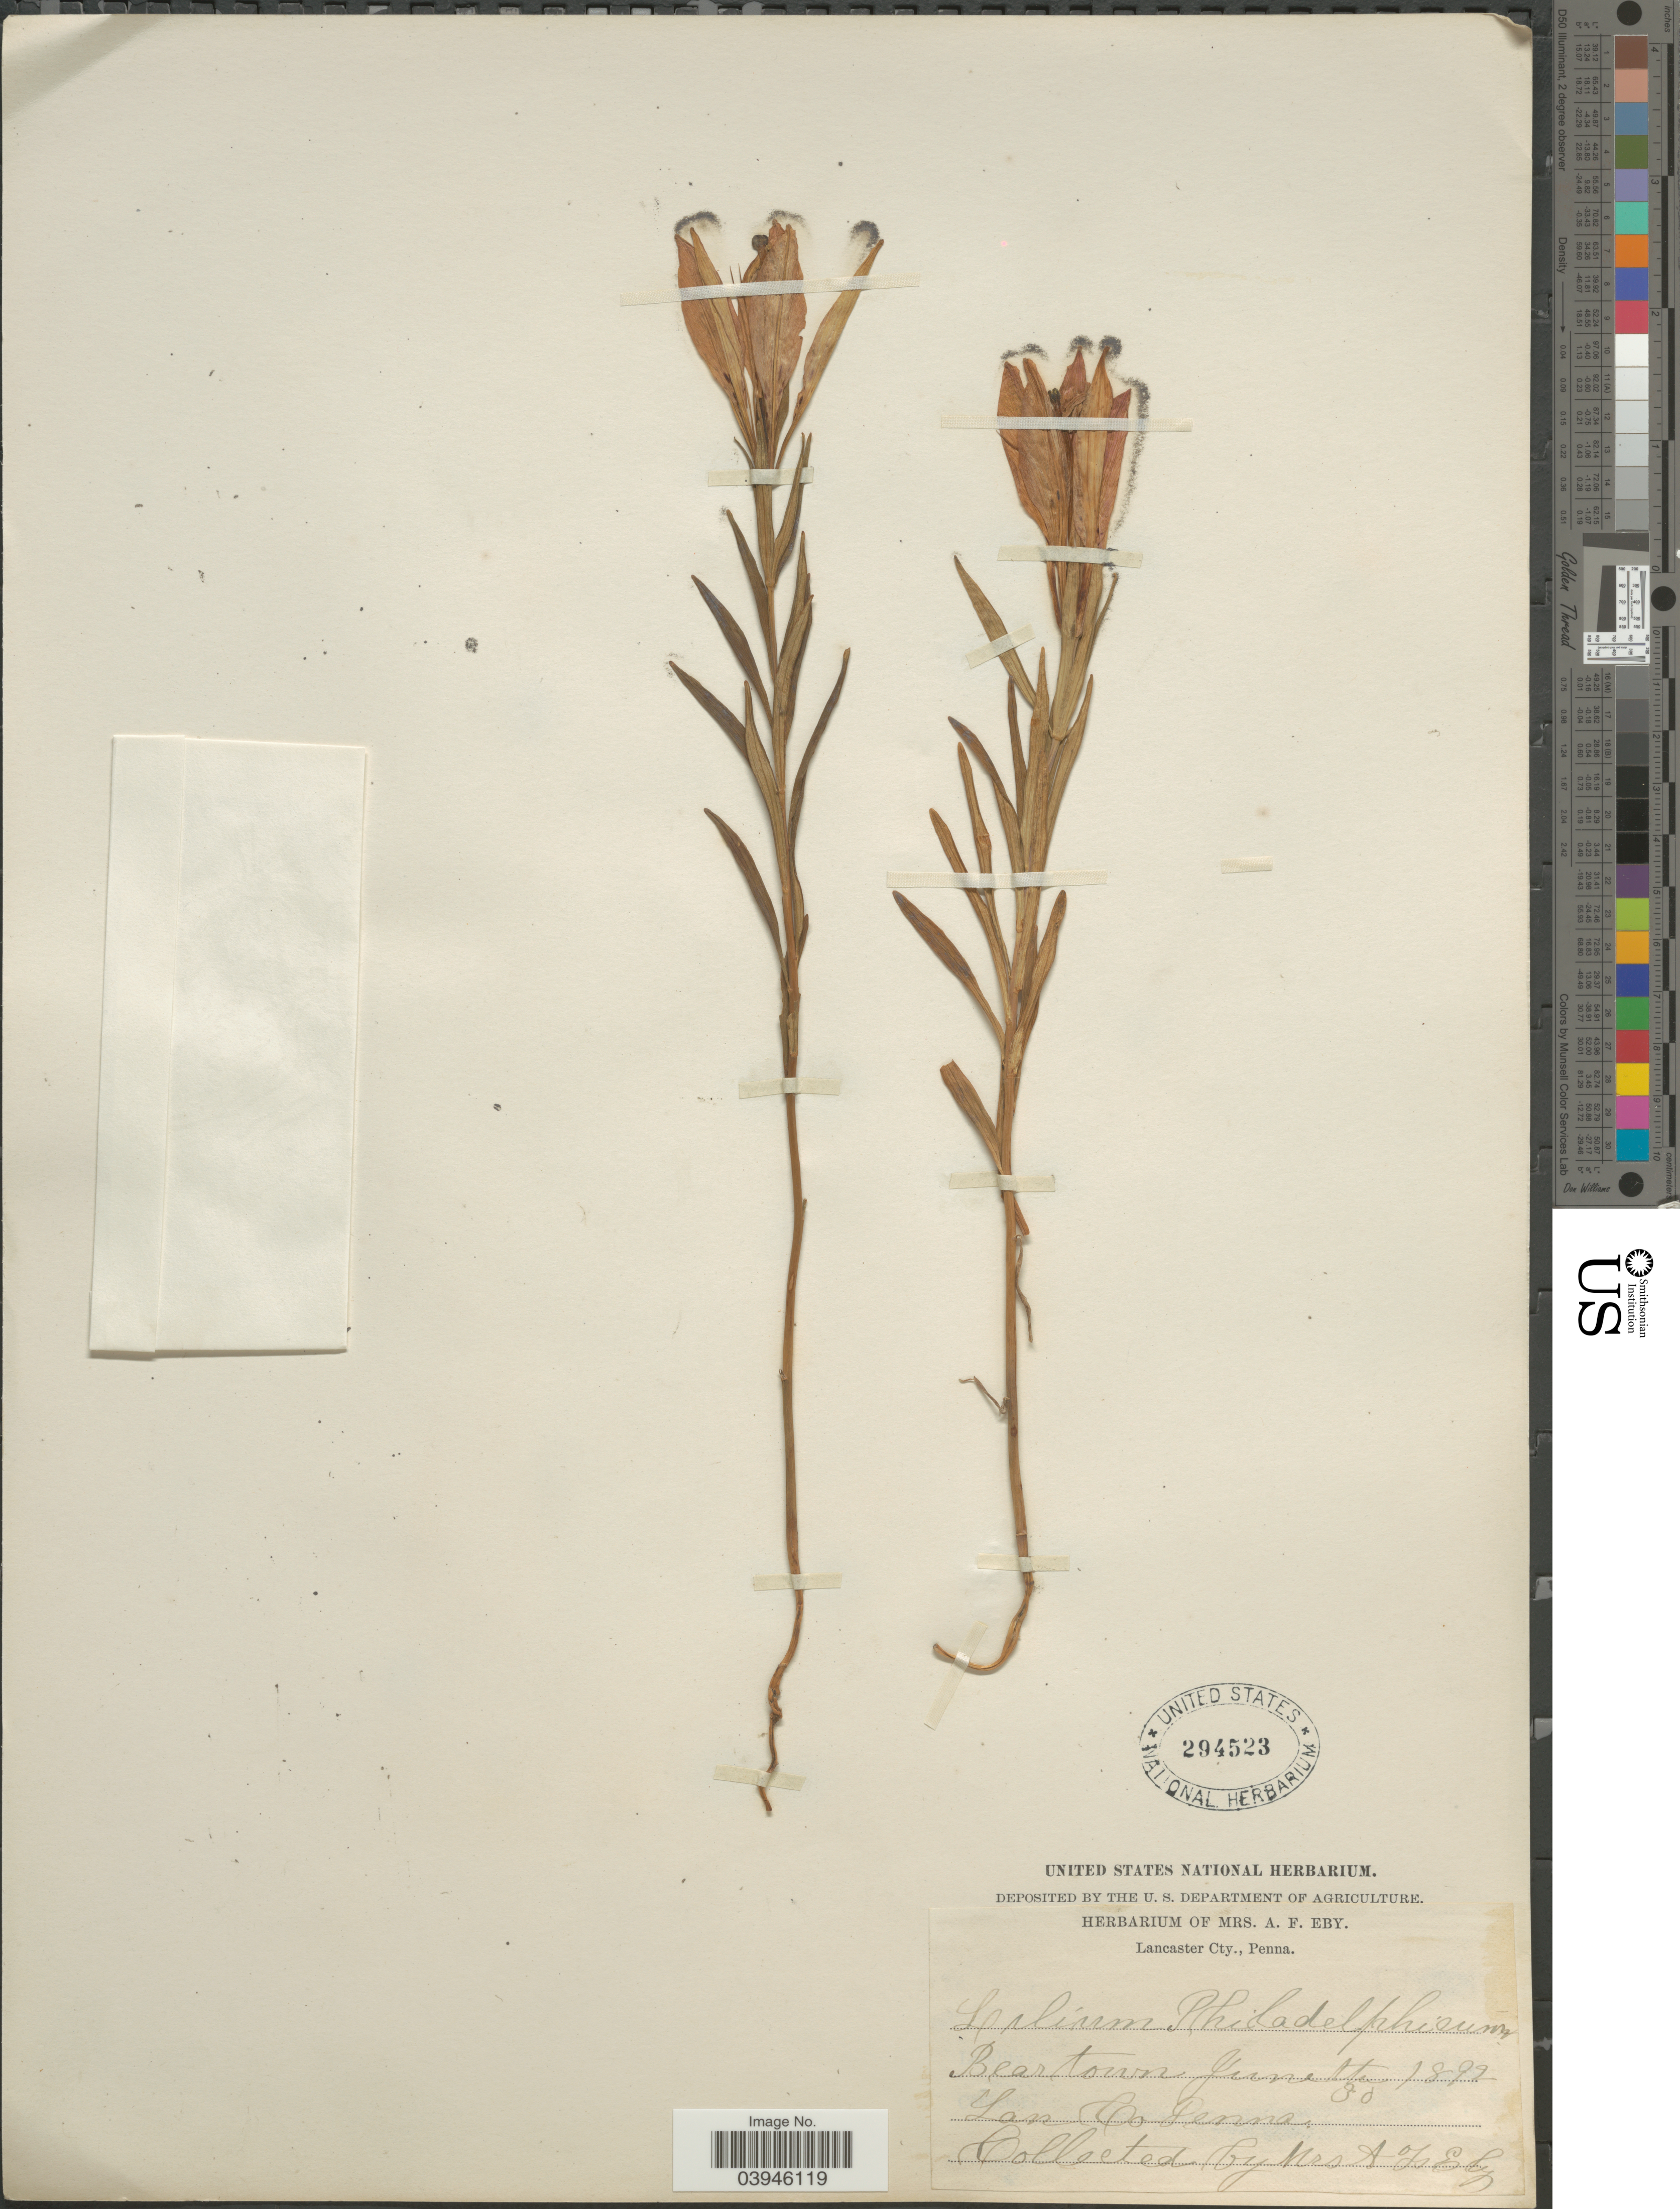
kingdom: Plantae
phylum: Tracheophyta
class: Liliopsida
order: Liliales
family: Liliaceae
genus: Lilium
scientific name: Lilium philadelphicum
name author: L.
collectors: Mrs. A. F. Eby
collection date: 1892-06-30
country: United States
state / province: Pennsylvania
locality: Beartown. Lan Co.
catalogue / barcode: US 294523